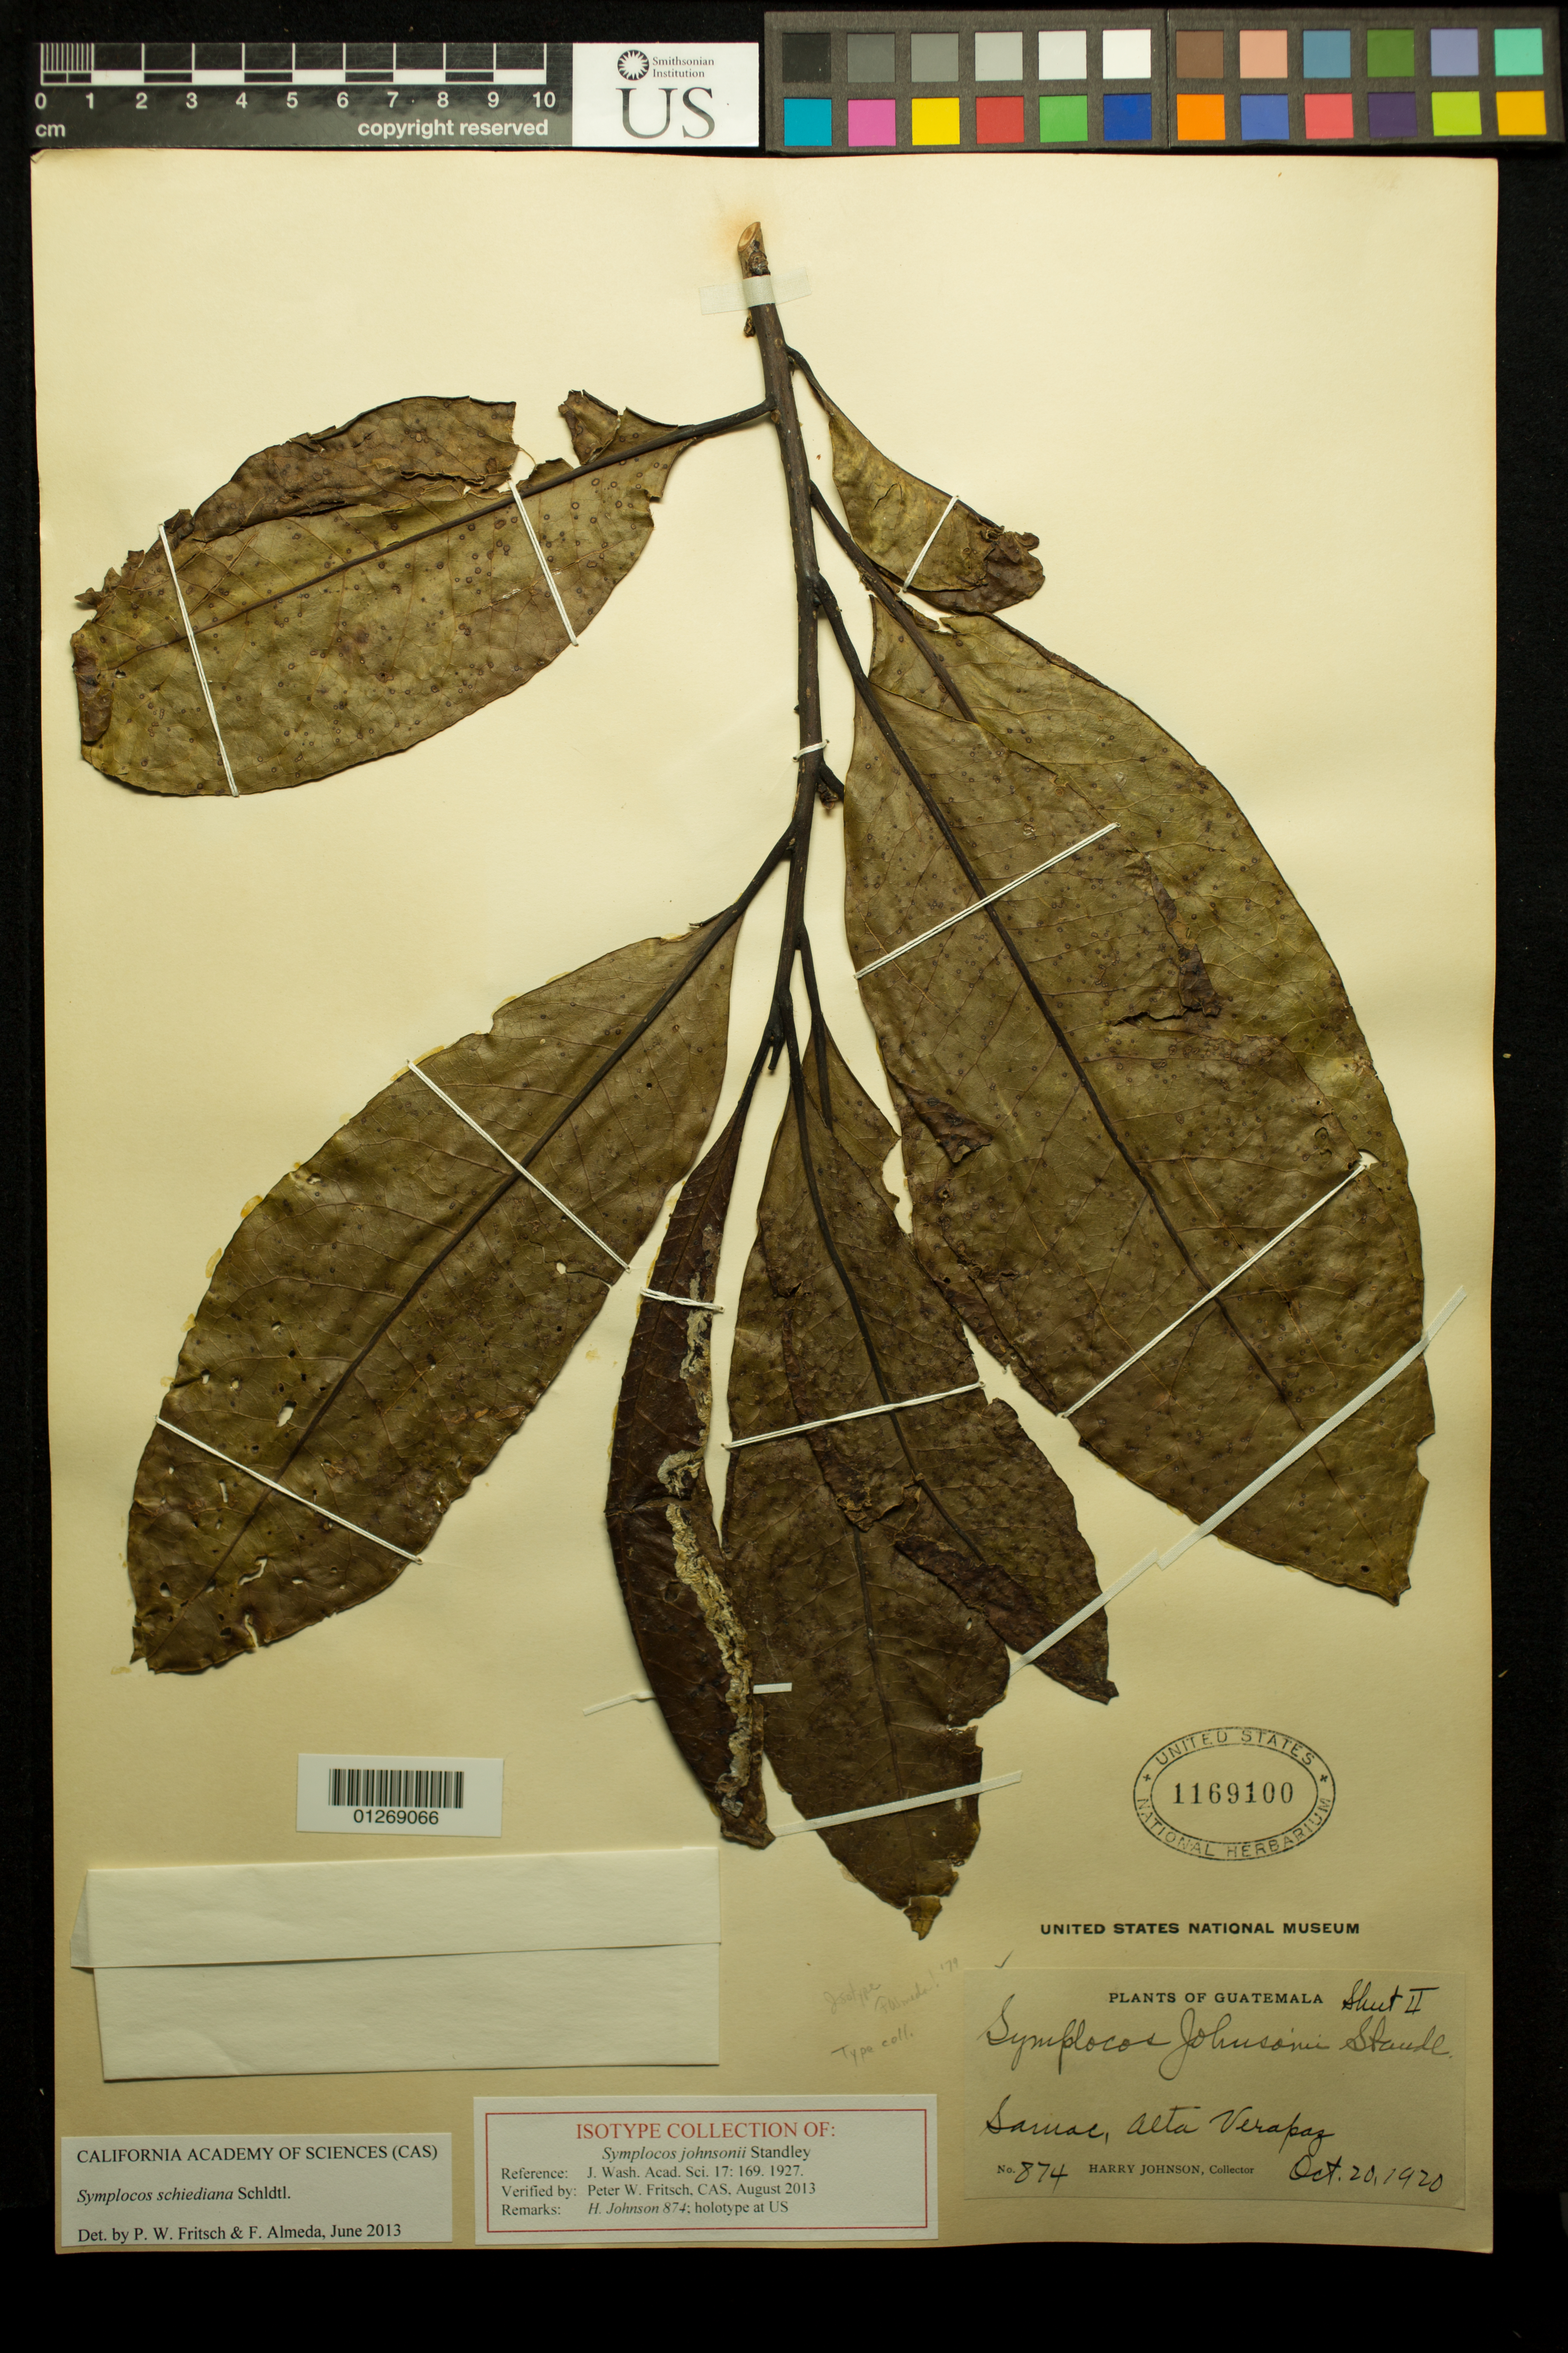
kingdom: Plantae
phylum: Tracheophyta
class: Magnoliopsida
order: Ericales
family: Symplocaceae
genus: Symplocos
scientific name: Symplocos johnsonii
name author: Standl.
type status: Isotype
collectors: H. Johnson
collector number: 874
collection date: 1920-10-20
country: Guatemala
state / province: Alta Verapaz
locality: Samac, Alta Verapaz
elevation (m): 1372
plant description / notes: Annotated as "Sheet II"; only other duplicate known at US is the isotype (USNH 1081463) but this is not clearly a second sheet of that specimen.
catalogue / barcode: US 1169100